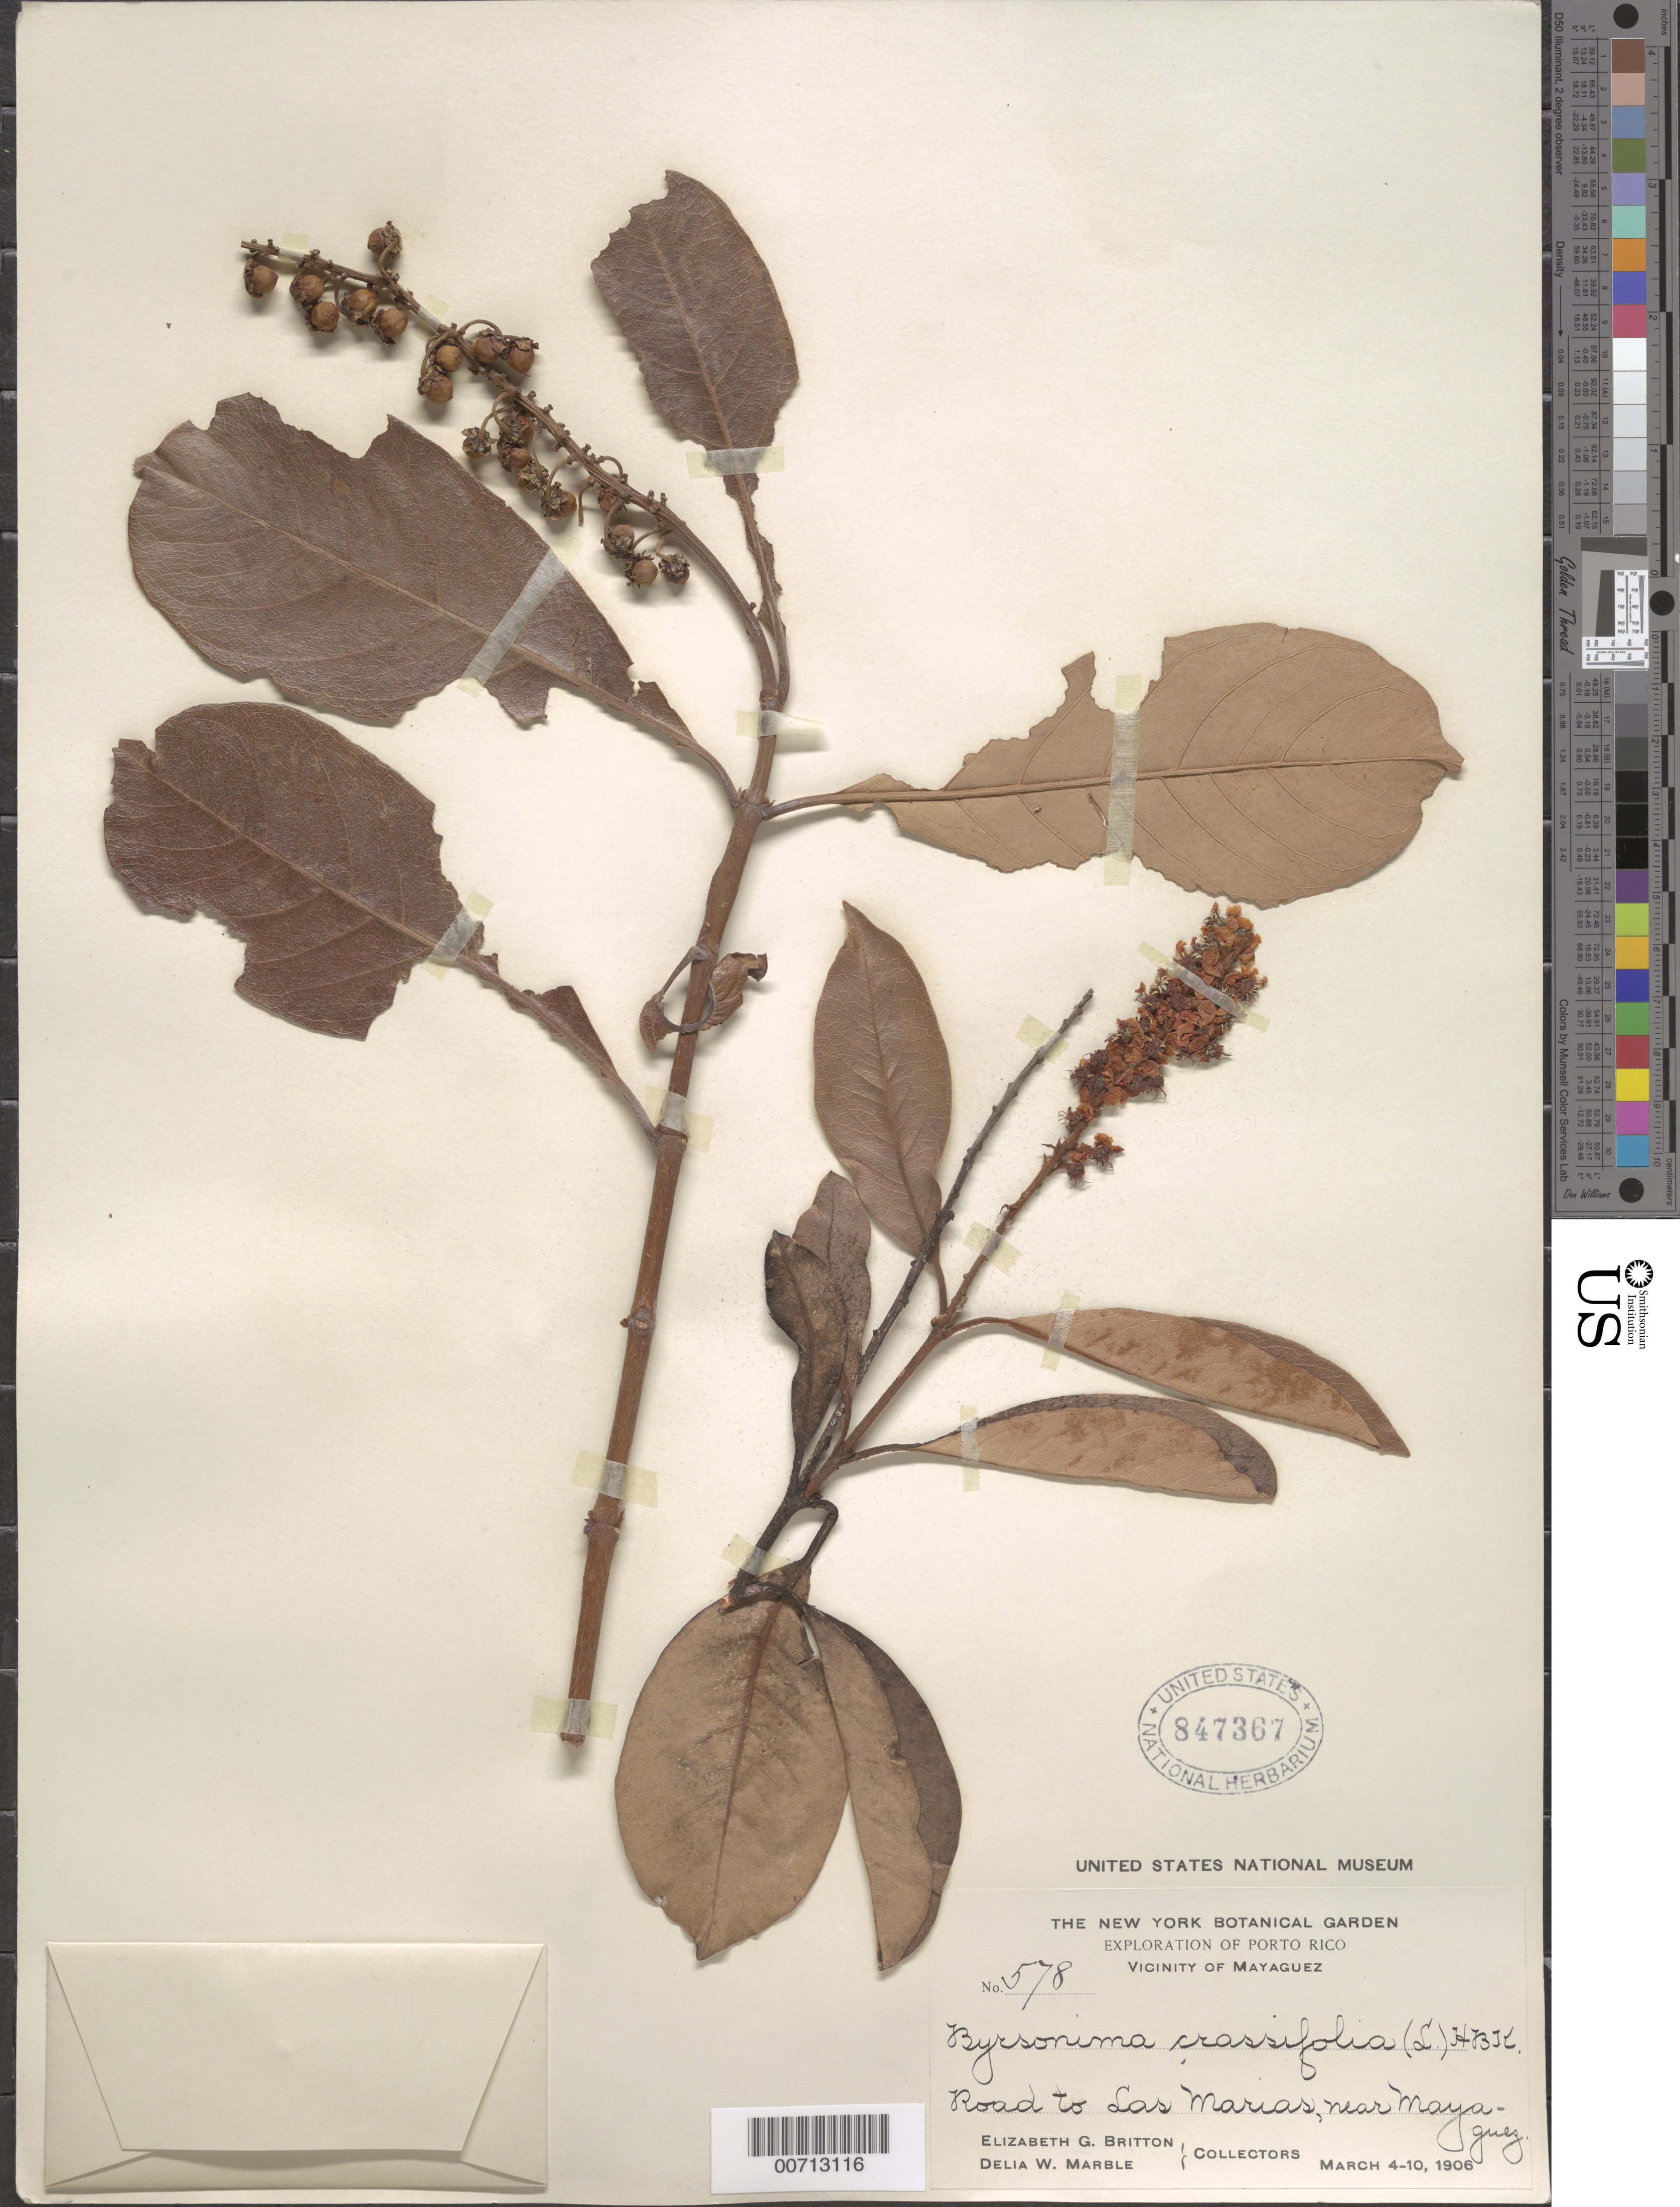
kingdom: Plantae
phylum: Tracheophyta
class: Magnoliopsida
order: Malpighiales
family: Malpighiaceae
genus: Byrsonima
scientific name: Byrsonima crassifolia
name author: (L.) Kunth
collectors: E. G. Britton & D. W. Marble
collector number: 578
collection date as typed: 04 Mar 1906 to 10 Mar 1906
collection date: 1906-03-04/1906-03-10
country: Puerto Rico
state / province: Mayaguez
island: Greater Antilles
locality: Las Marias, Rd to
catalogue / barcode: US 847367